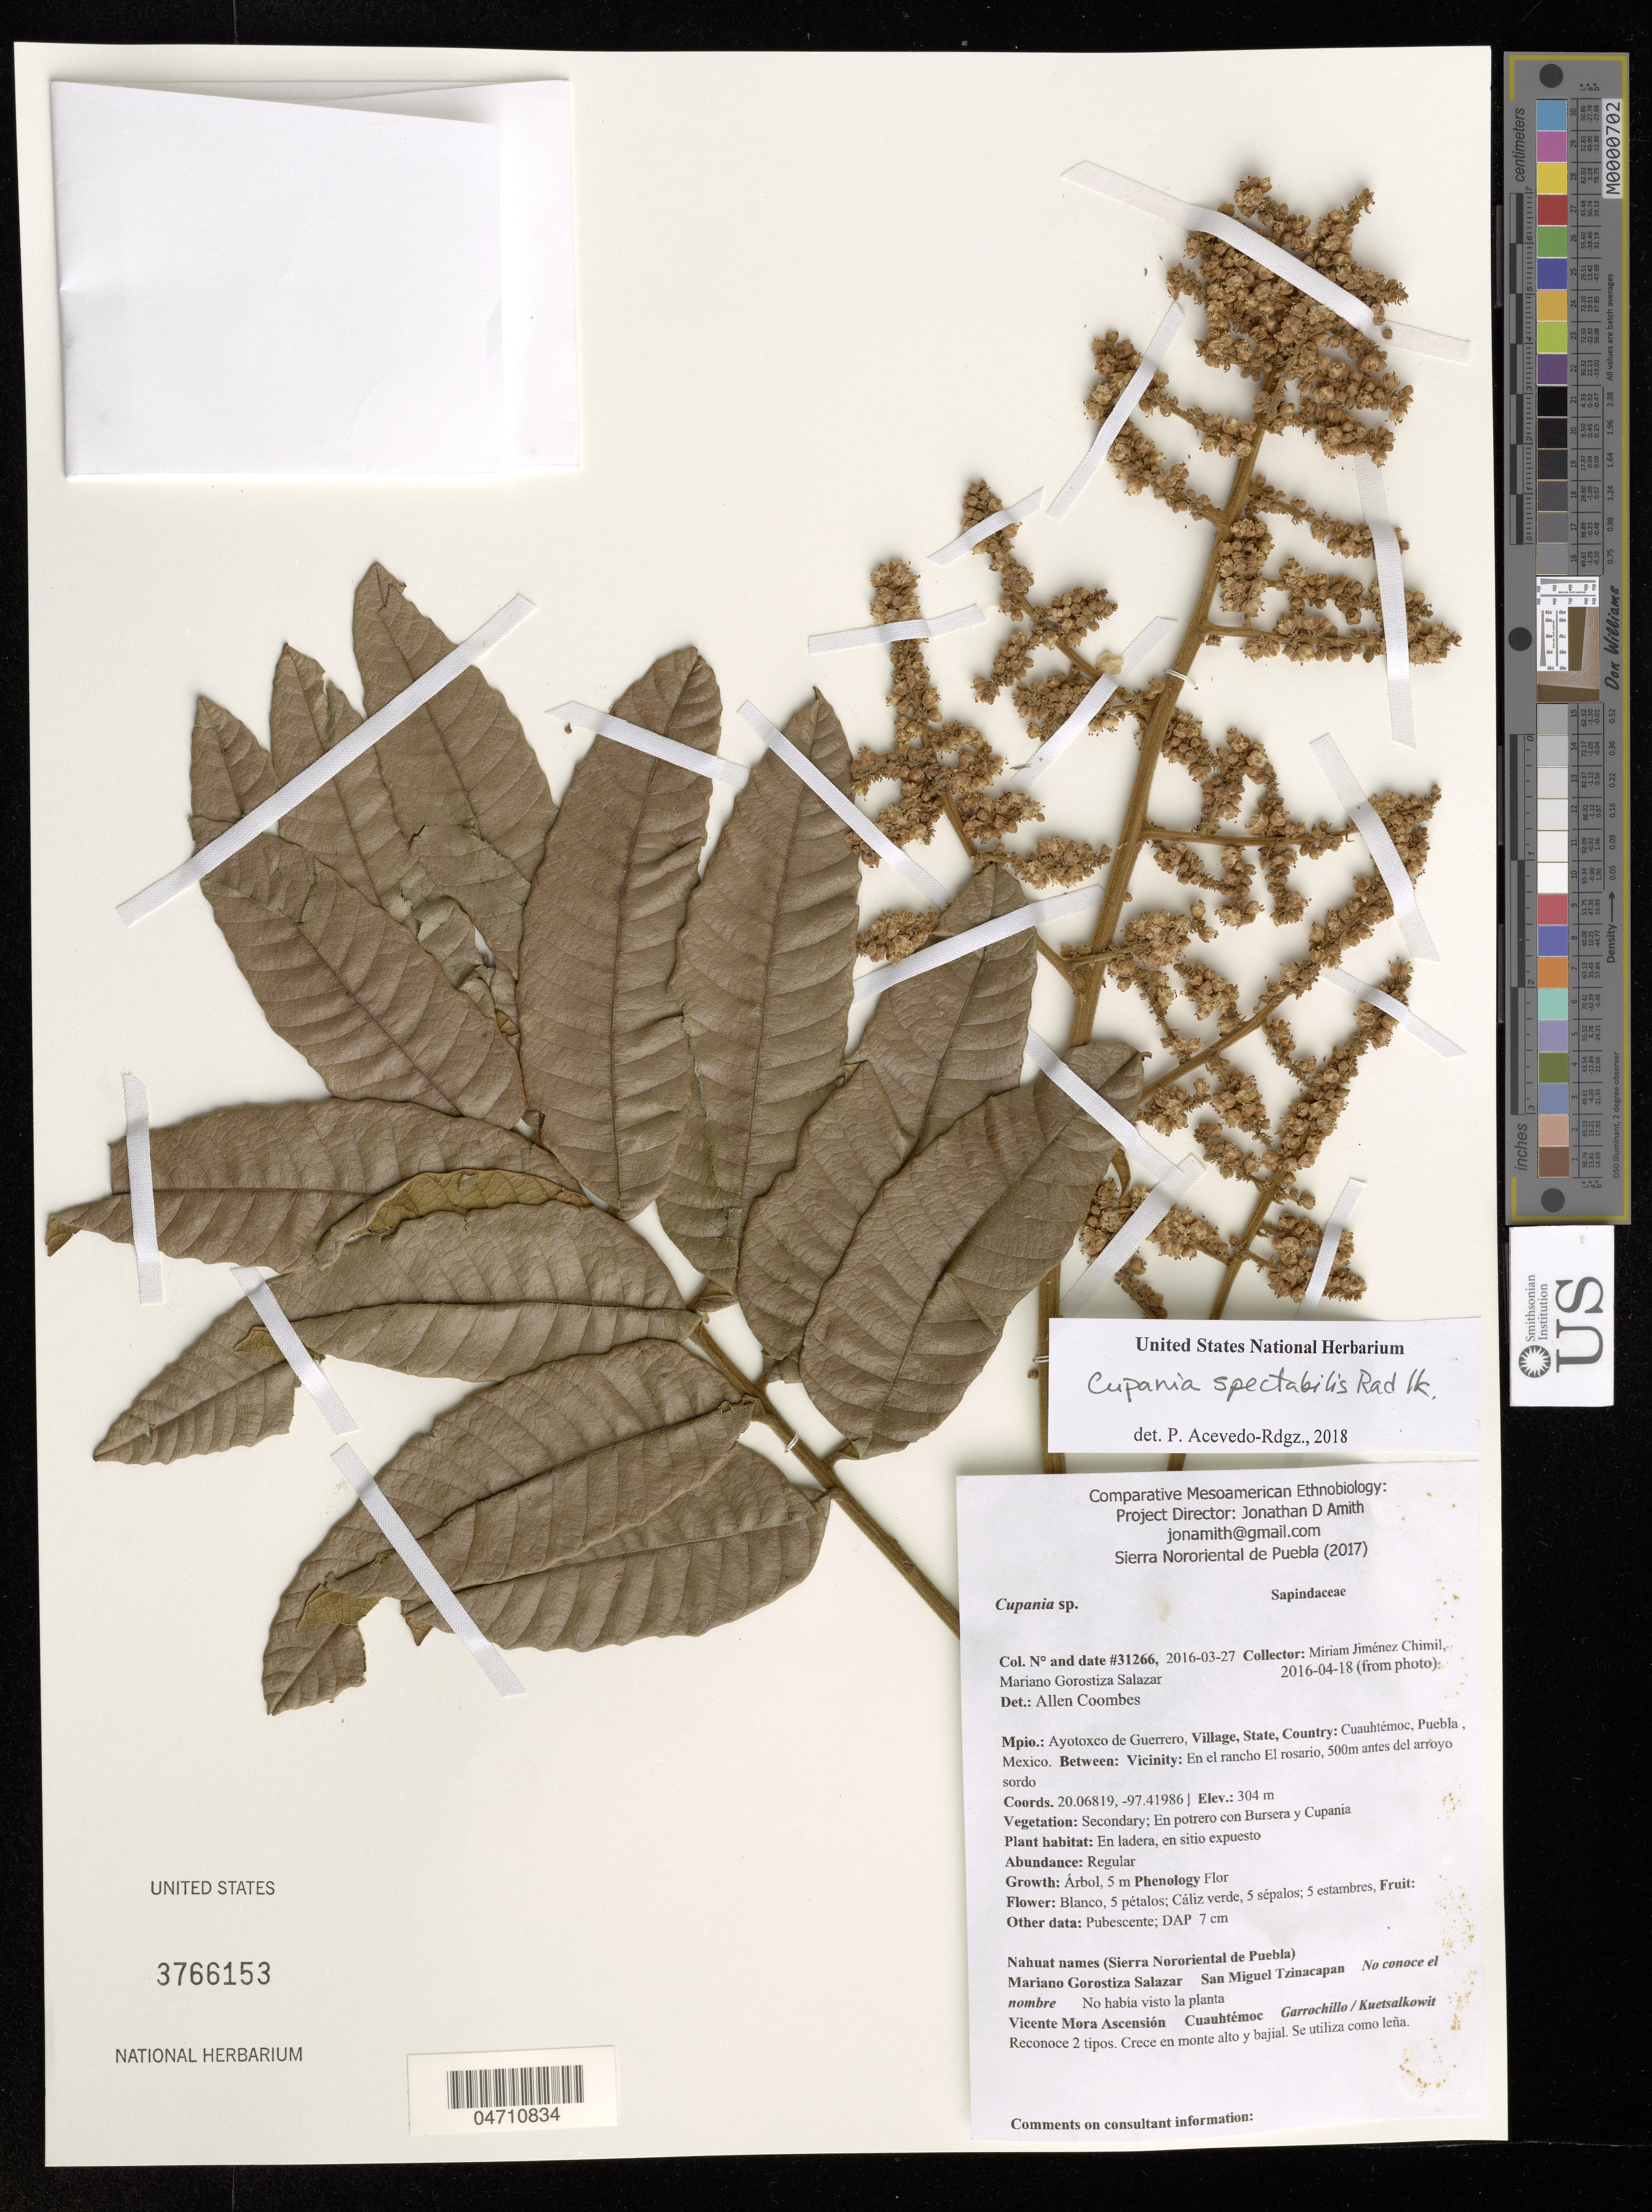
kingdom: Plantae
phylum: Tracheophyta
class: Magnoliopsida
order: Sapindales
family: Sapindaceae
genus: Cupania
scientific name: Cupania spectabilis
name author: Radlk.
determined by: Acevedo-Rodriguez, P., (US), Smithsonian Institution - National Museum of Natural History (UNITED STATES)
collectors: M. Jiménez Chimil & M. Gorostiza S.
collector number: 31266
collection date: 2016-03-27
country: Mexico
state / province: Puebla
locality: Mpio.: Ayotoxco de Guerrero, Village: Cuauhtémoc. Between: Vicinity: En el rancho El rosario, 500m antes del arroyo sordo.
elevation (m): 304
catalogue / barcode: US 3766153